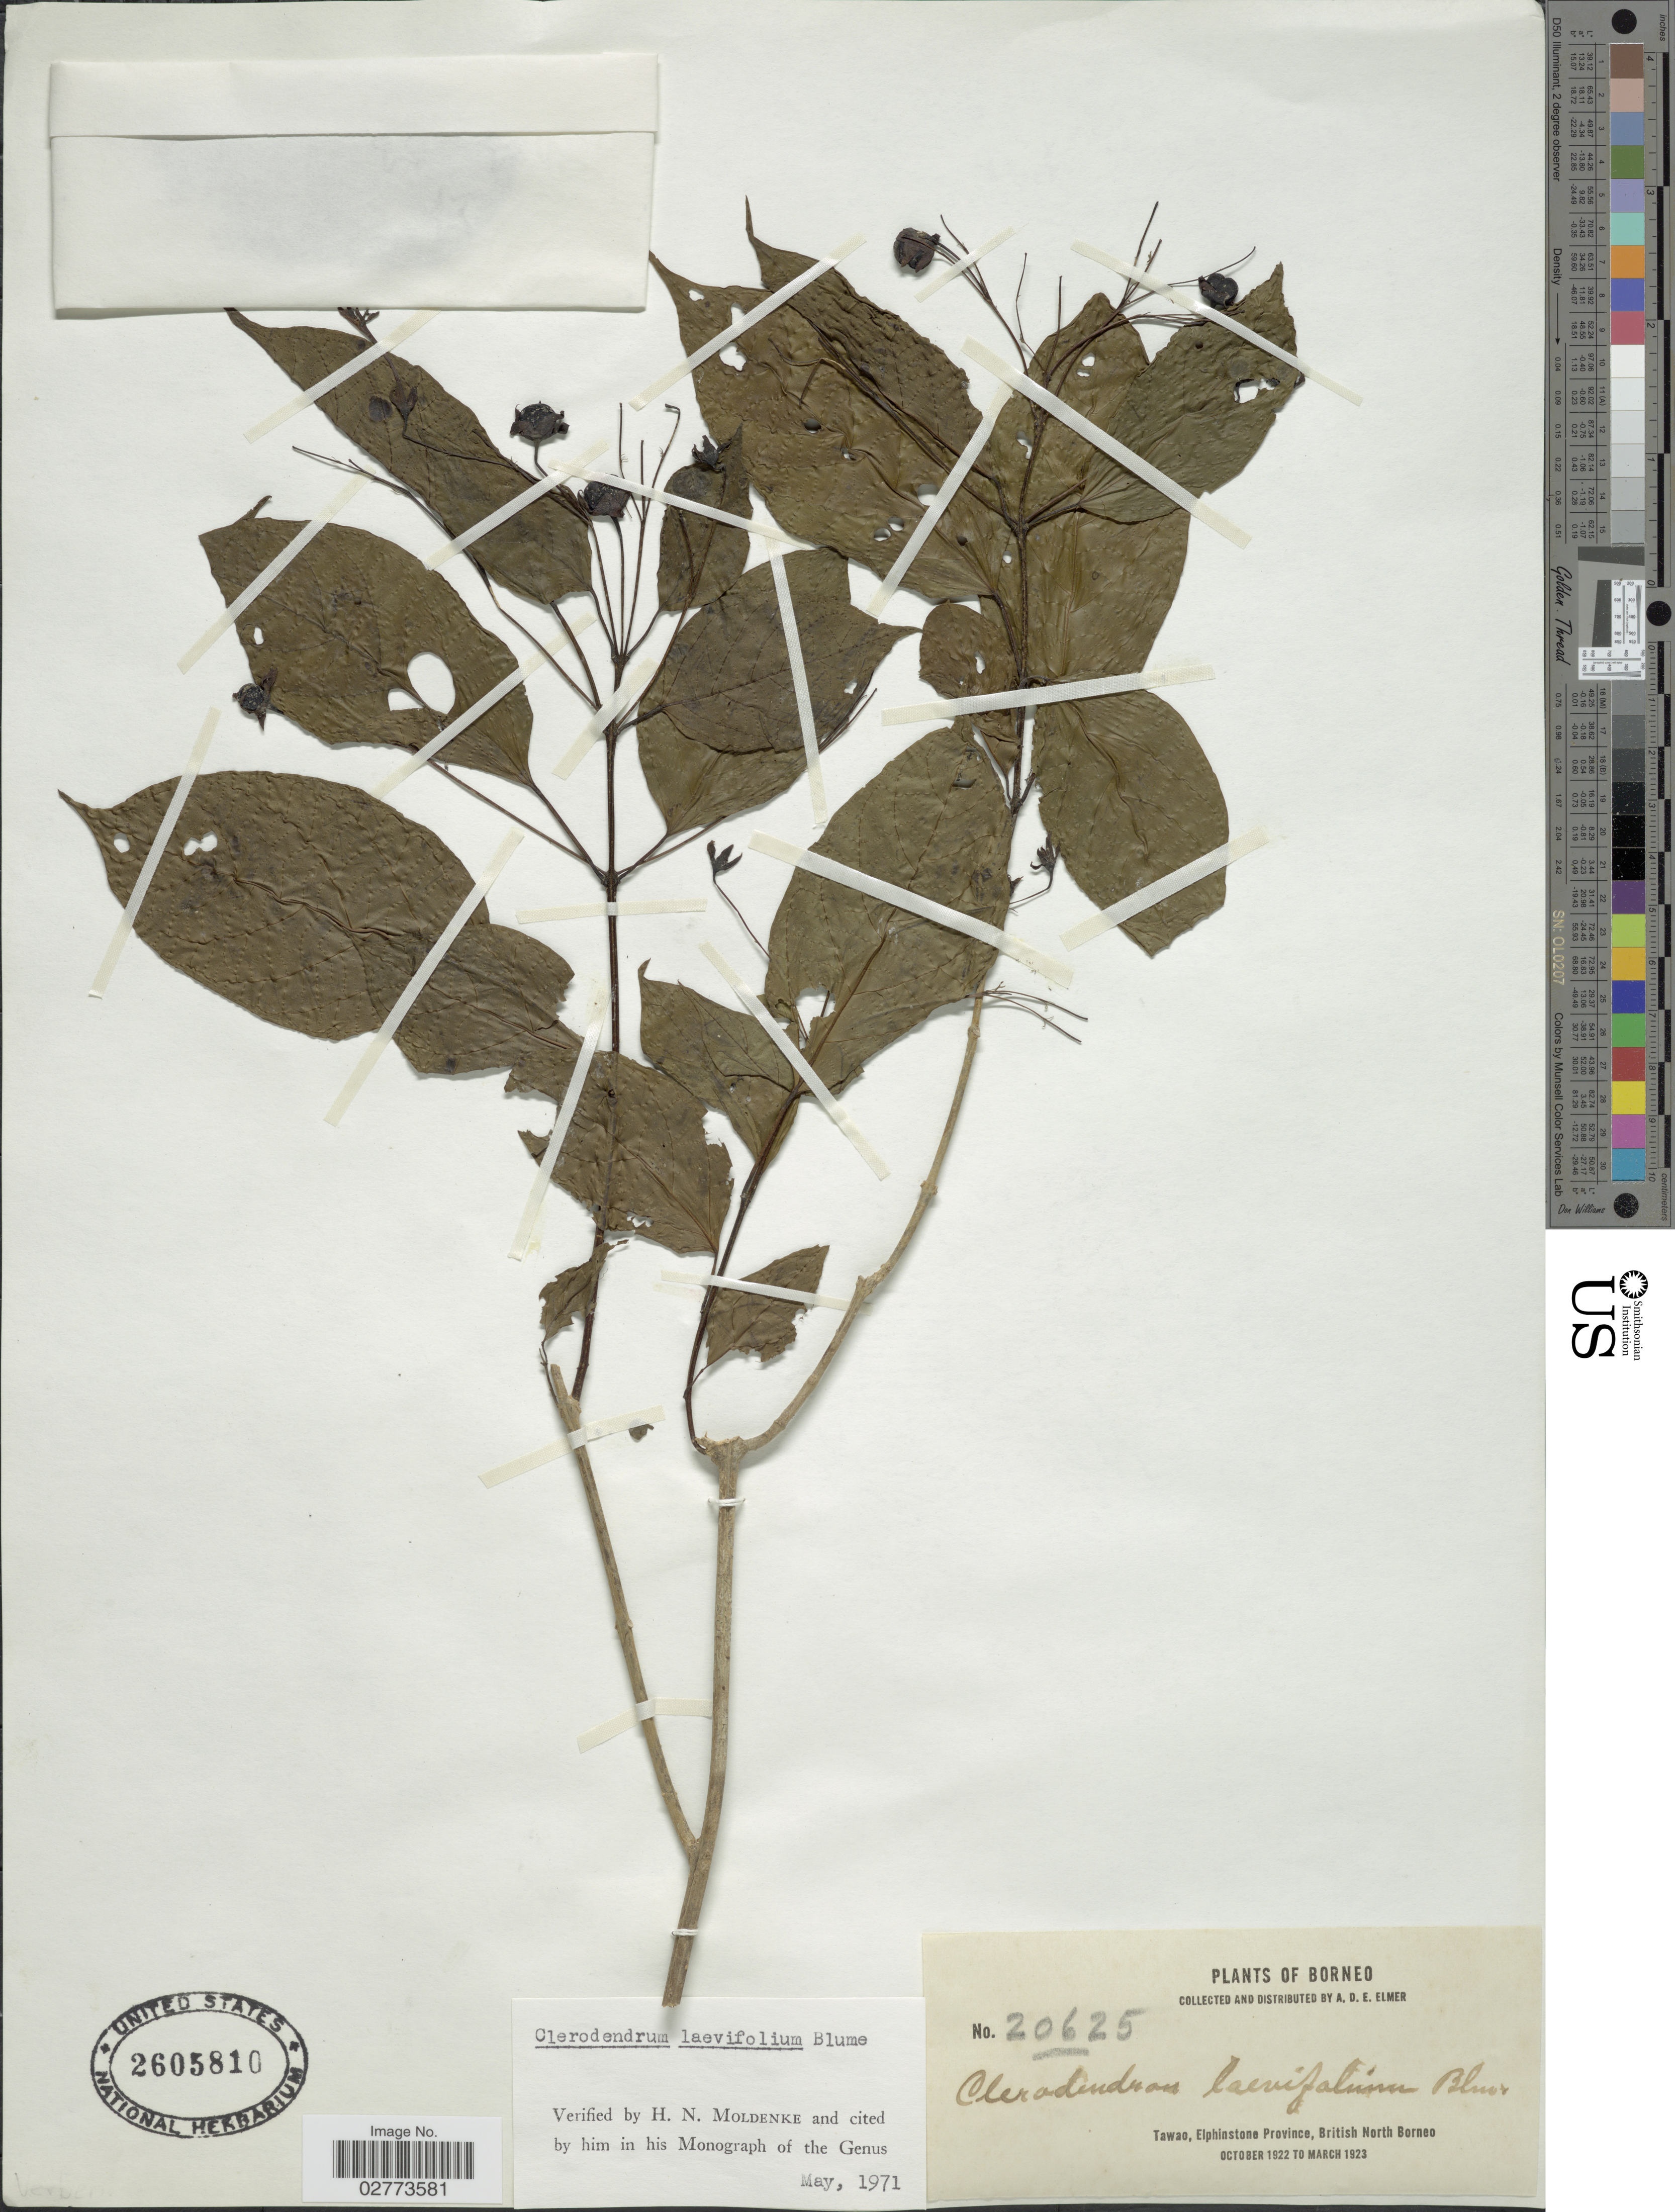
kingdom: Plantae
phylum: Tracheophyta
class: Magnoliopsida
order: Lamiales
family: Lamiaceae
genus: Clerodendrum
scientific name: Clerodendrum laevifolium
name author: Blume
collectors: A. D. E. Elmer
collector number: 20625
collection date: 1922-10/1923-03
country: Malaysia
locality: Borneo. Tawao, Elphinstone Province. British North Borneo.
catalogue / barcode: US 2605810